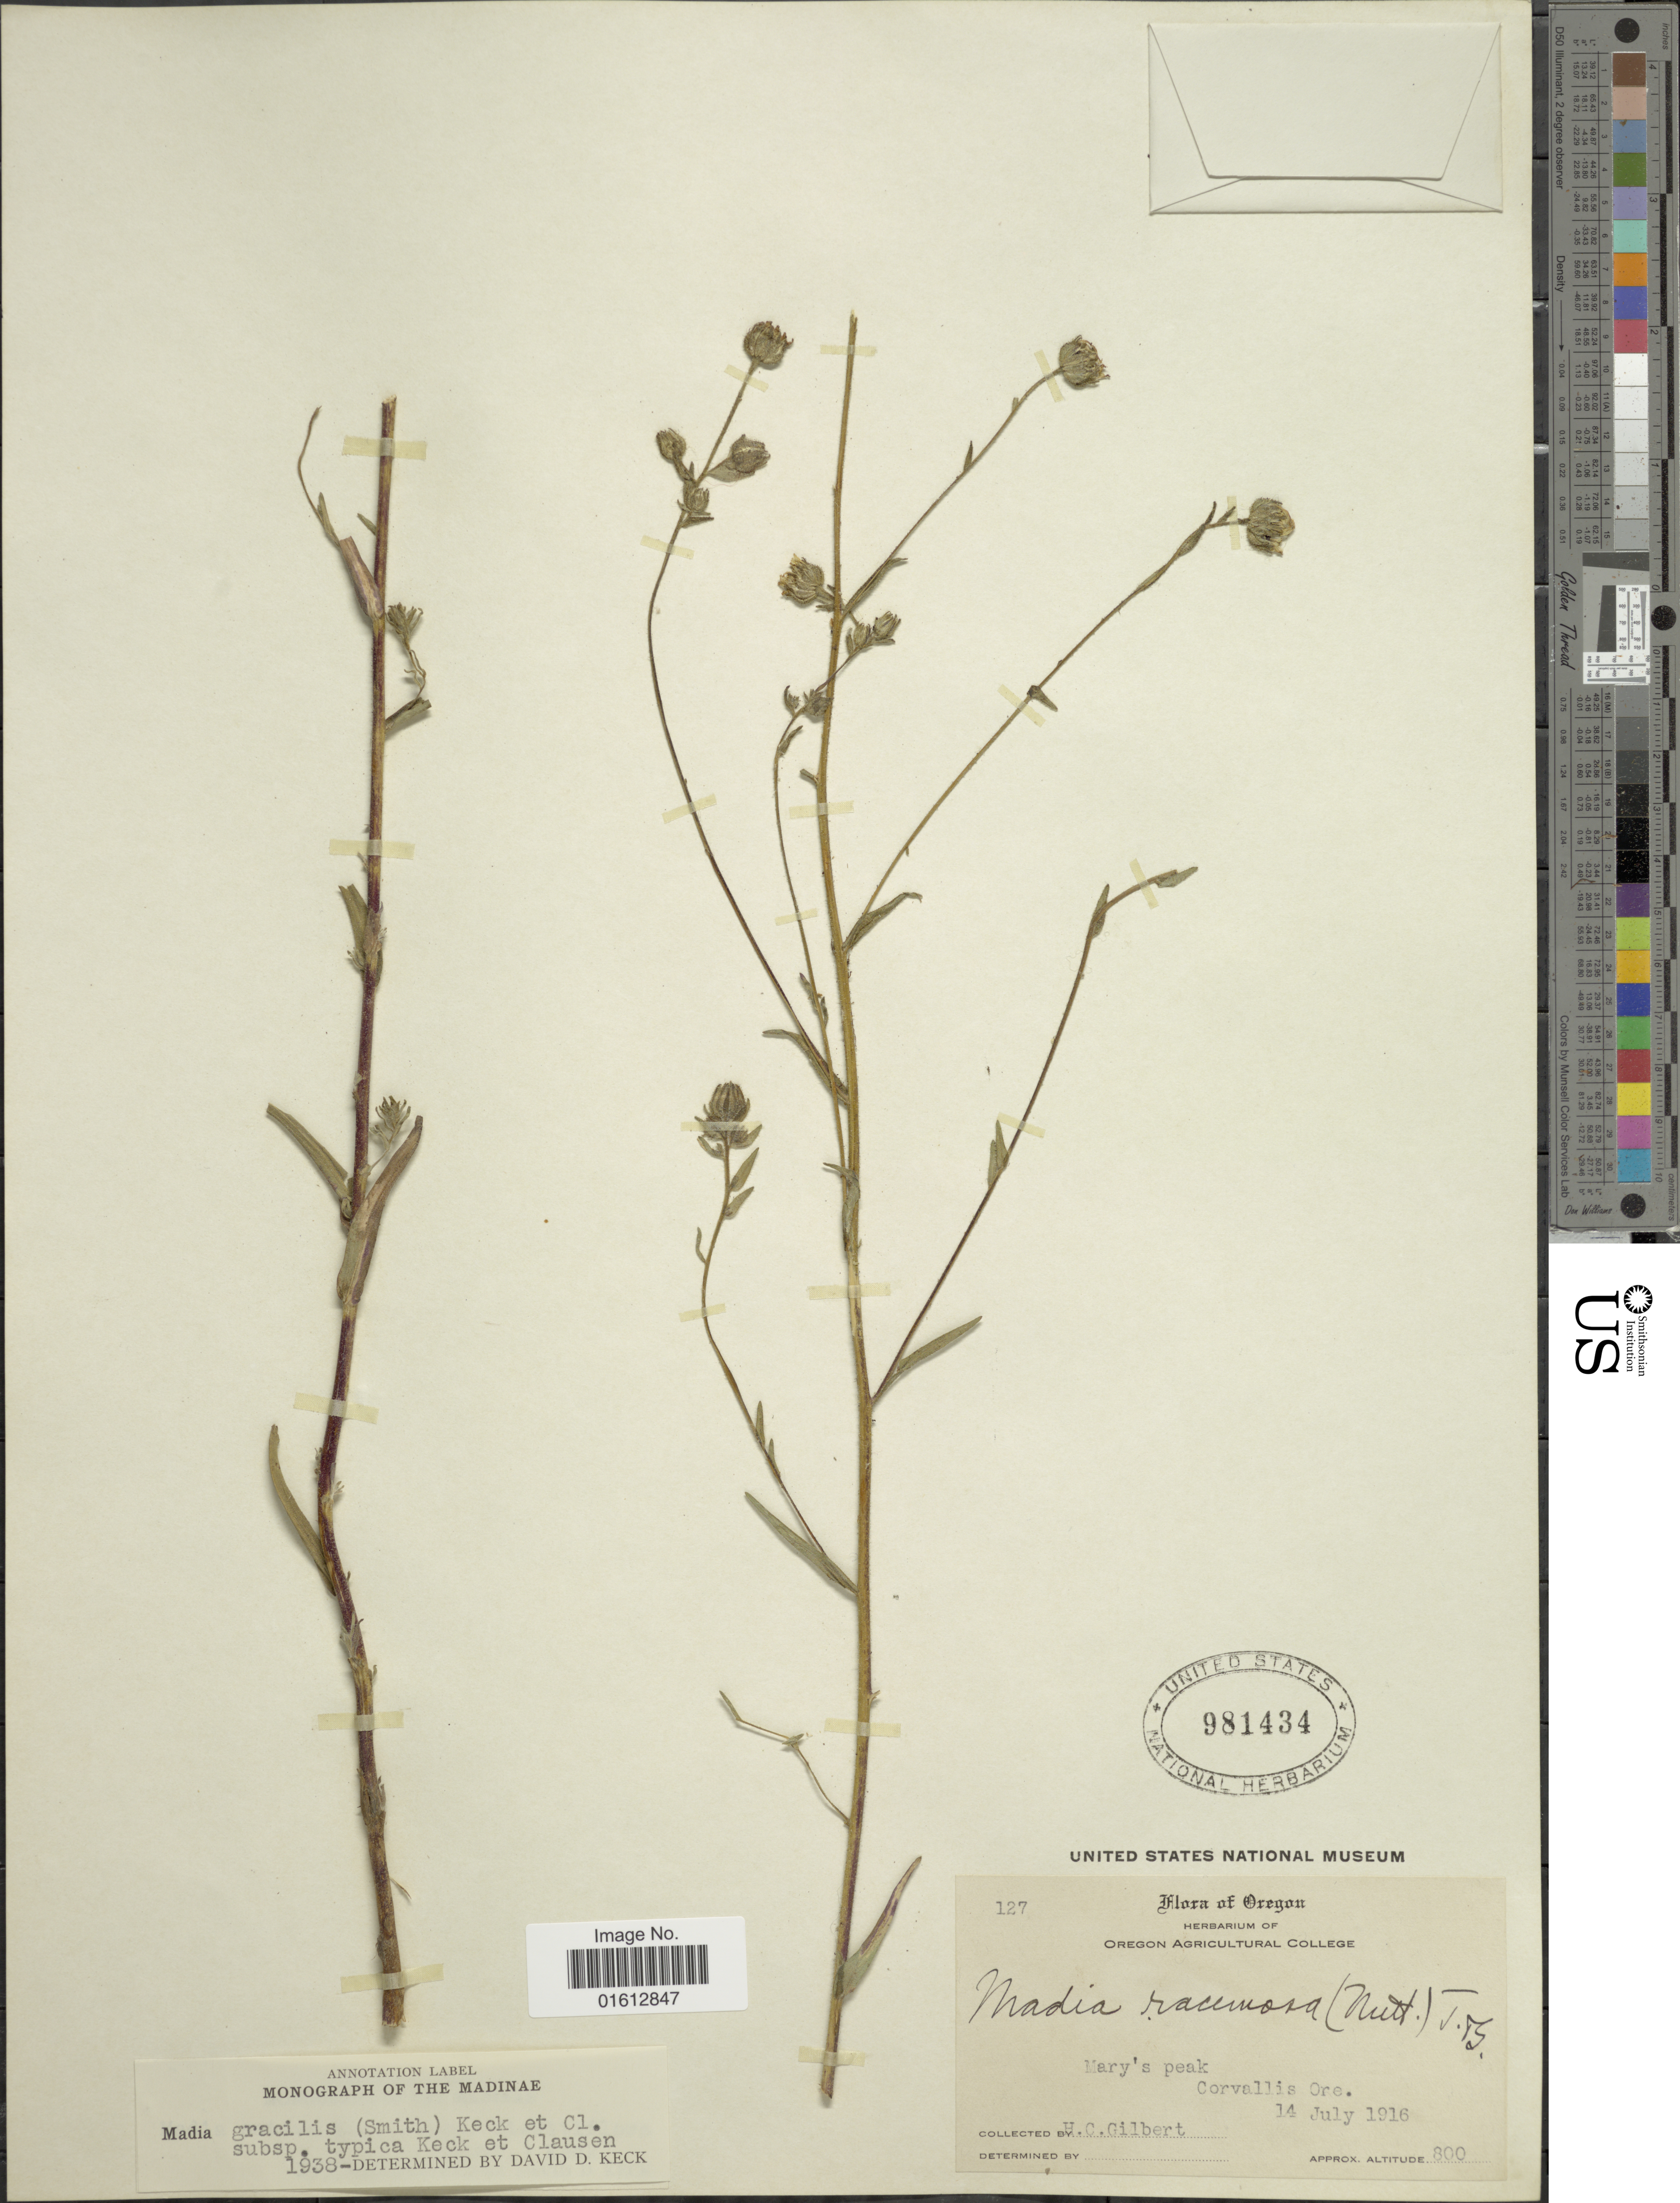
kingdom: Plantae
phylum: Tracheophyta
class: Magnoliopsida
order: Asterales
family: Asteraceae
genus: Madia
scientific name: Madia gracilis subsp. gracilis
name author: (Sm.) D.D. Keck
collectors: H. Gilbert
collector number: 127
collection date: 1916-07-14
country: United States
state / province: Oregon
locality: Oregon, Mary's peak, Corvallis.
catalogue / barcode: US 981434